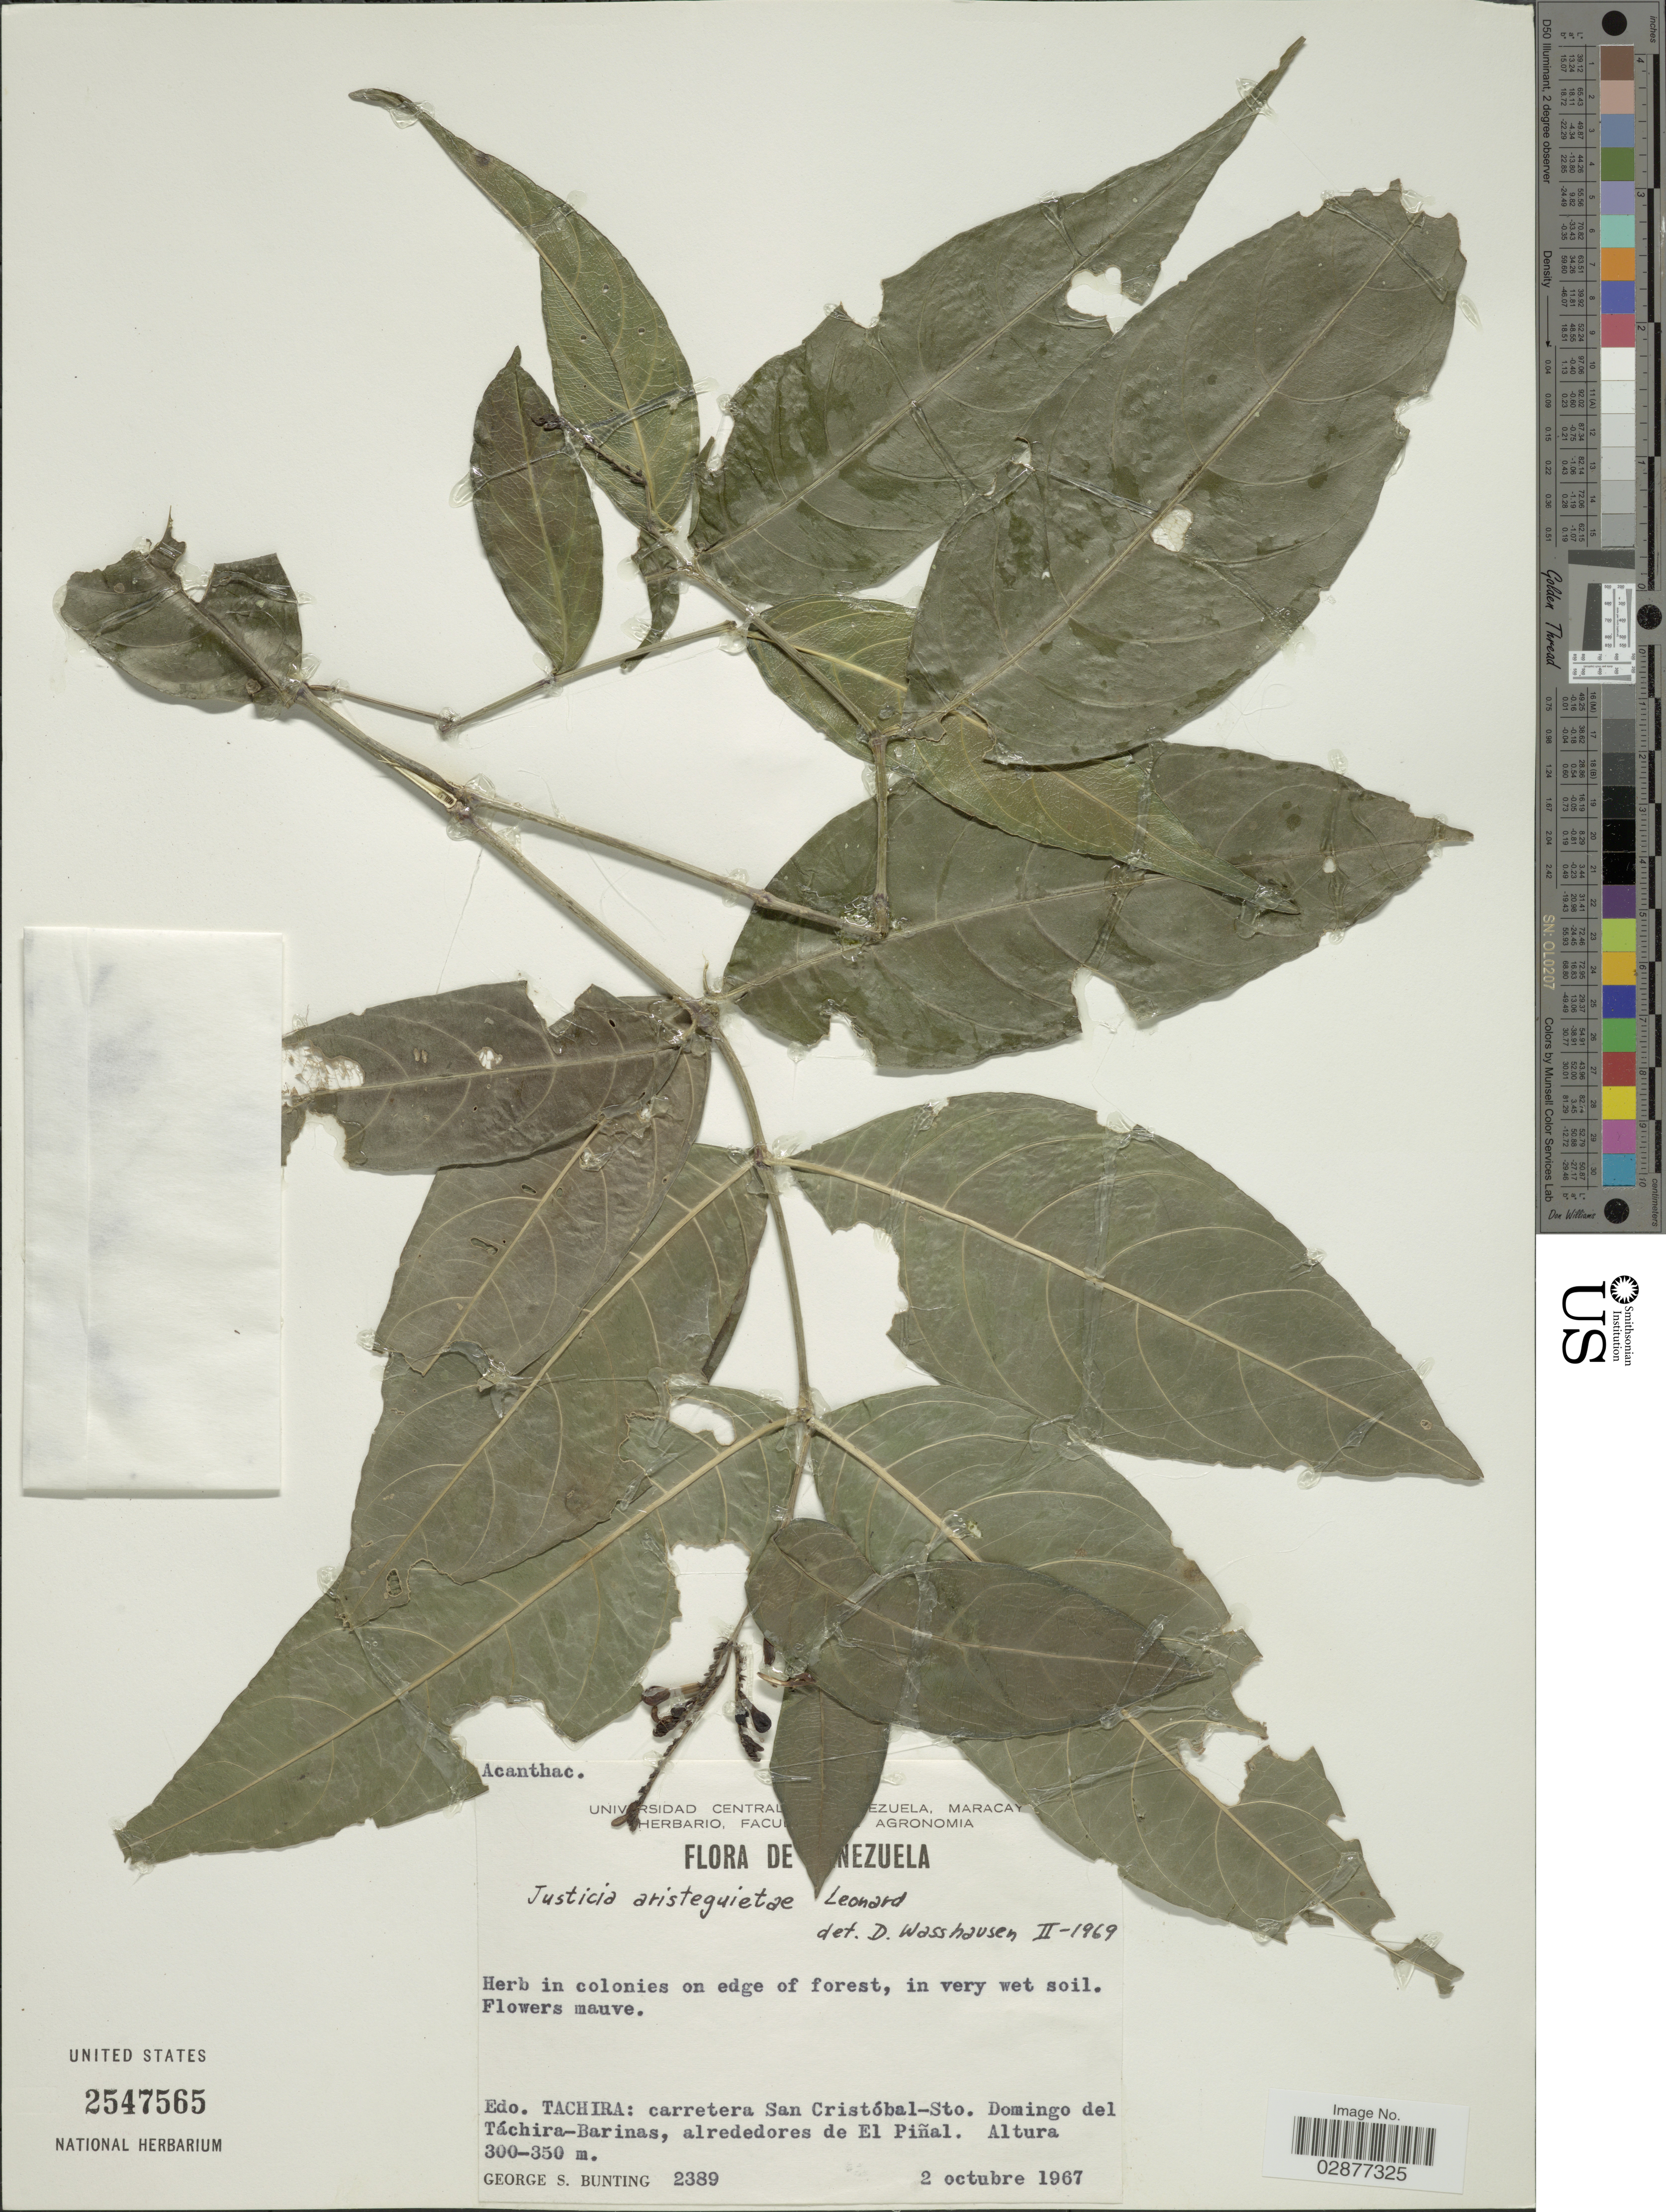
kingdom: Plantae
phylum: Tracheophyta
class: Magnoliopsida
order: Lamiales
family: Acanthaceae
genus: Justicia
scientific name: Justicia aristeguietae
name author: Leonard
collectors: G. S. Bunting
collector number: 2389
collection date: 1967-10-02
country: Venezuela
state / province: Tachira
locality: Carretera San Cristóbal-Sto. Domingo del Táchira-Barinas, alrededores de El Piñal.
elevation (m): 300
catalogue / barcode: US 2547565